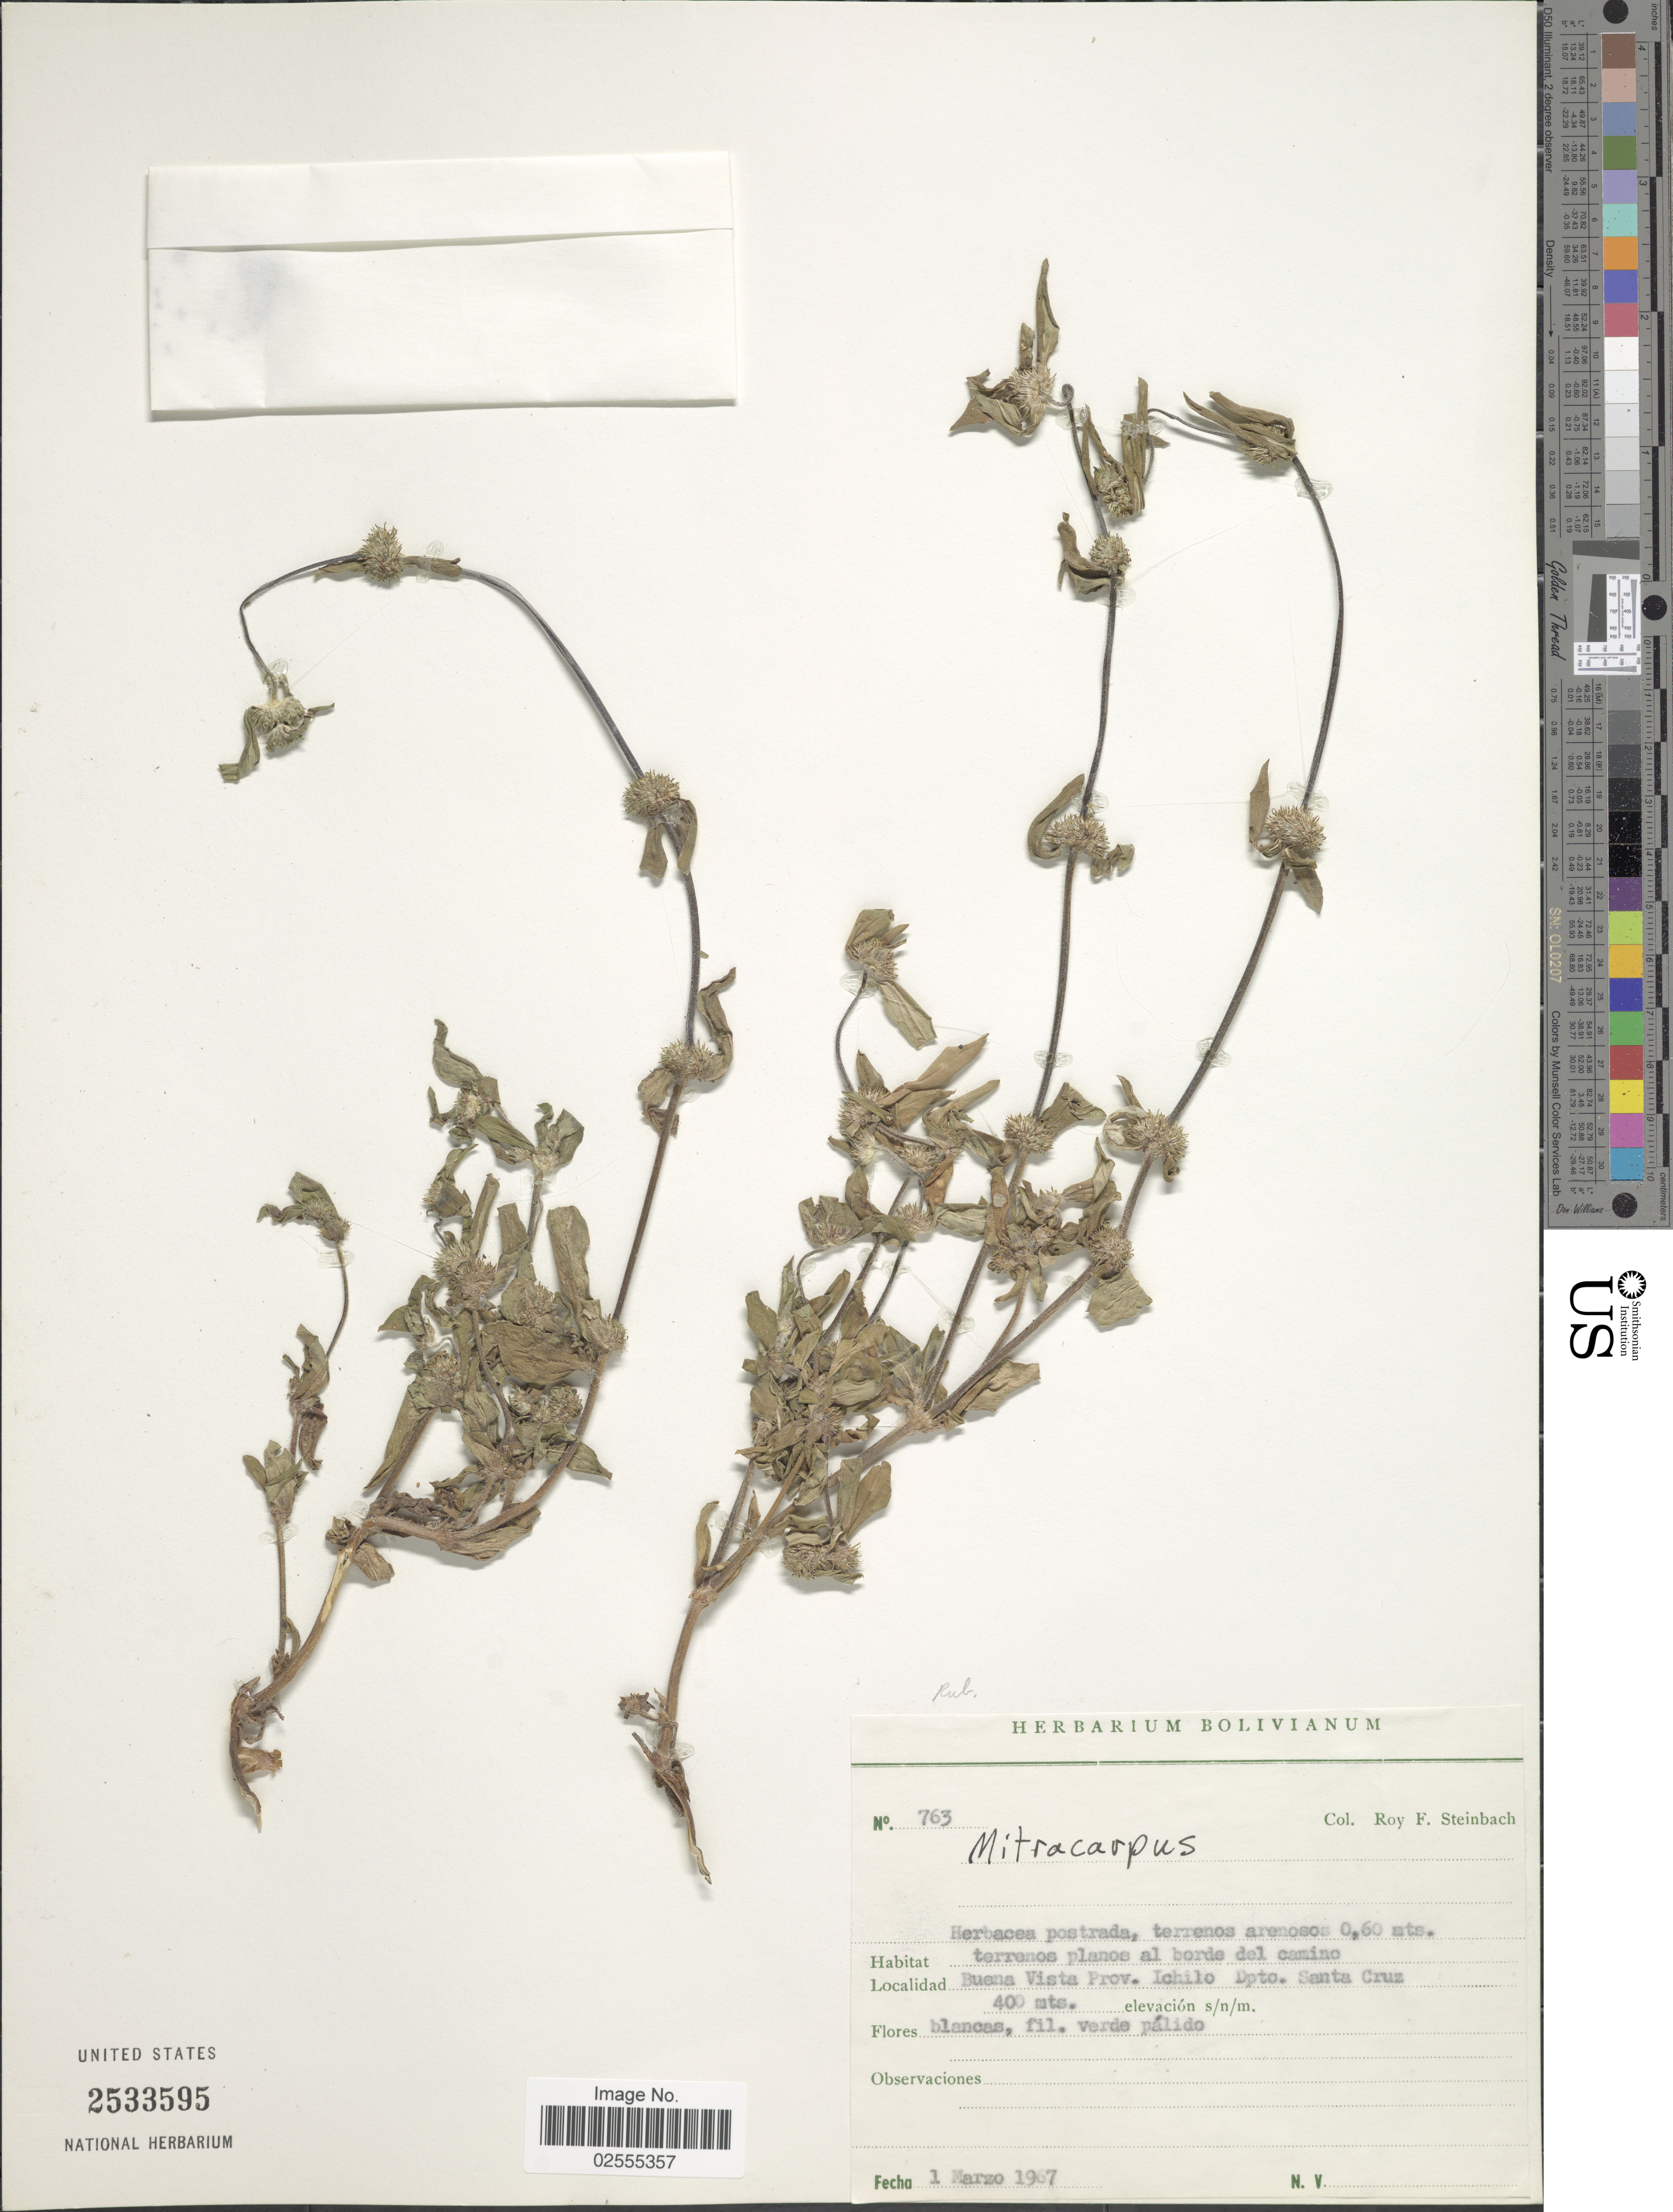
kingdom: Plantae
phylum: Tracheophyta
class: Magnoliopsida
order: Gentianales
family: Rubiaceae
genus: Mitracarpus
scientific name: Mitracarpus sp.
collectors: R. F. Steinbach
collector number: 763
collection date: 1967-03-01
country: Bolivia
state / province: Santa Cruz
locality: Buena Vista Prov. Ichilo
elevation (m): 400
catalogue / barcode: US 2533595